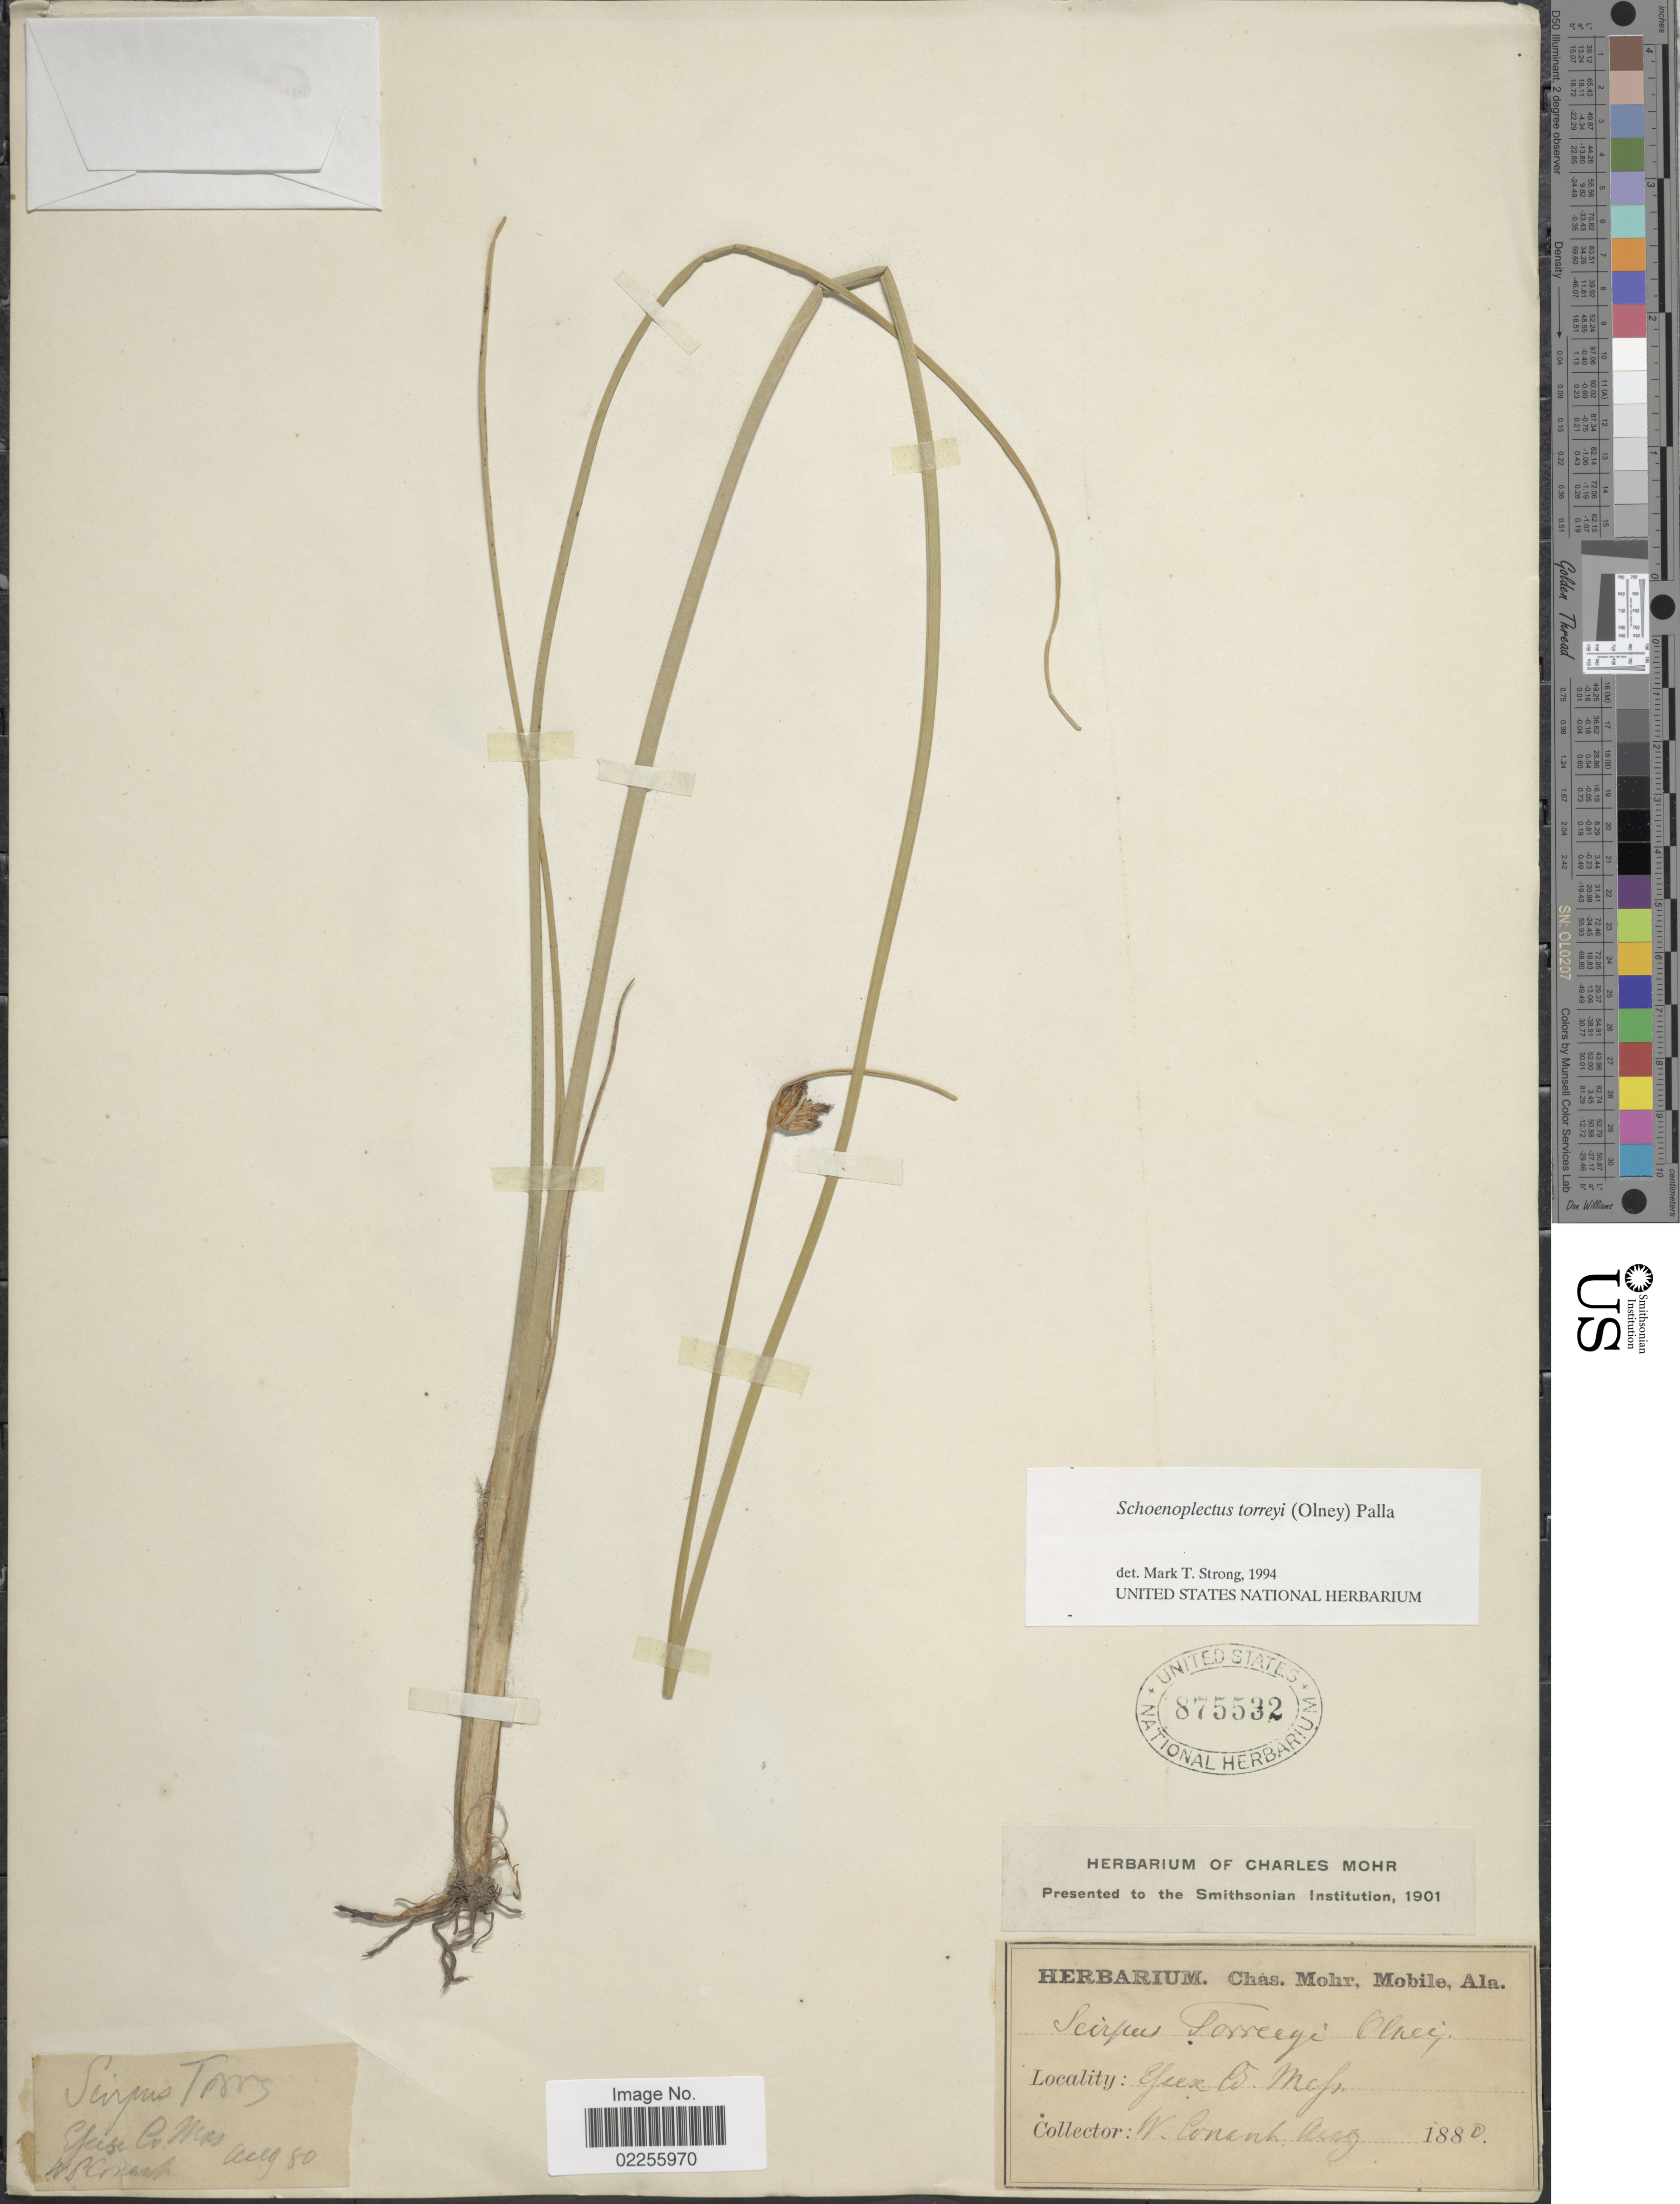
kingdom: Plantae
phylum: Tracheophyta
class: Liliopsida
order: Poales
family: Cyperaceae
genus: Schoenoplectus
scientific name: Schoenoplectus torreyi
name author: (Olney) Palla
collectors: W. P. Conant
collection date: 1880-08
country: United States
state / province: Mississippi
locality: Essex Co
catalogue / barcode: US 875532